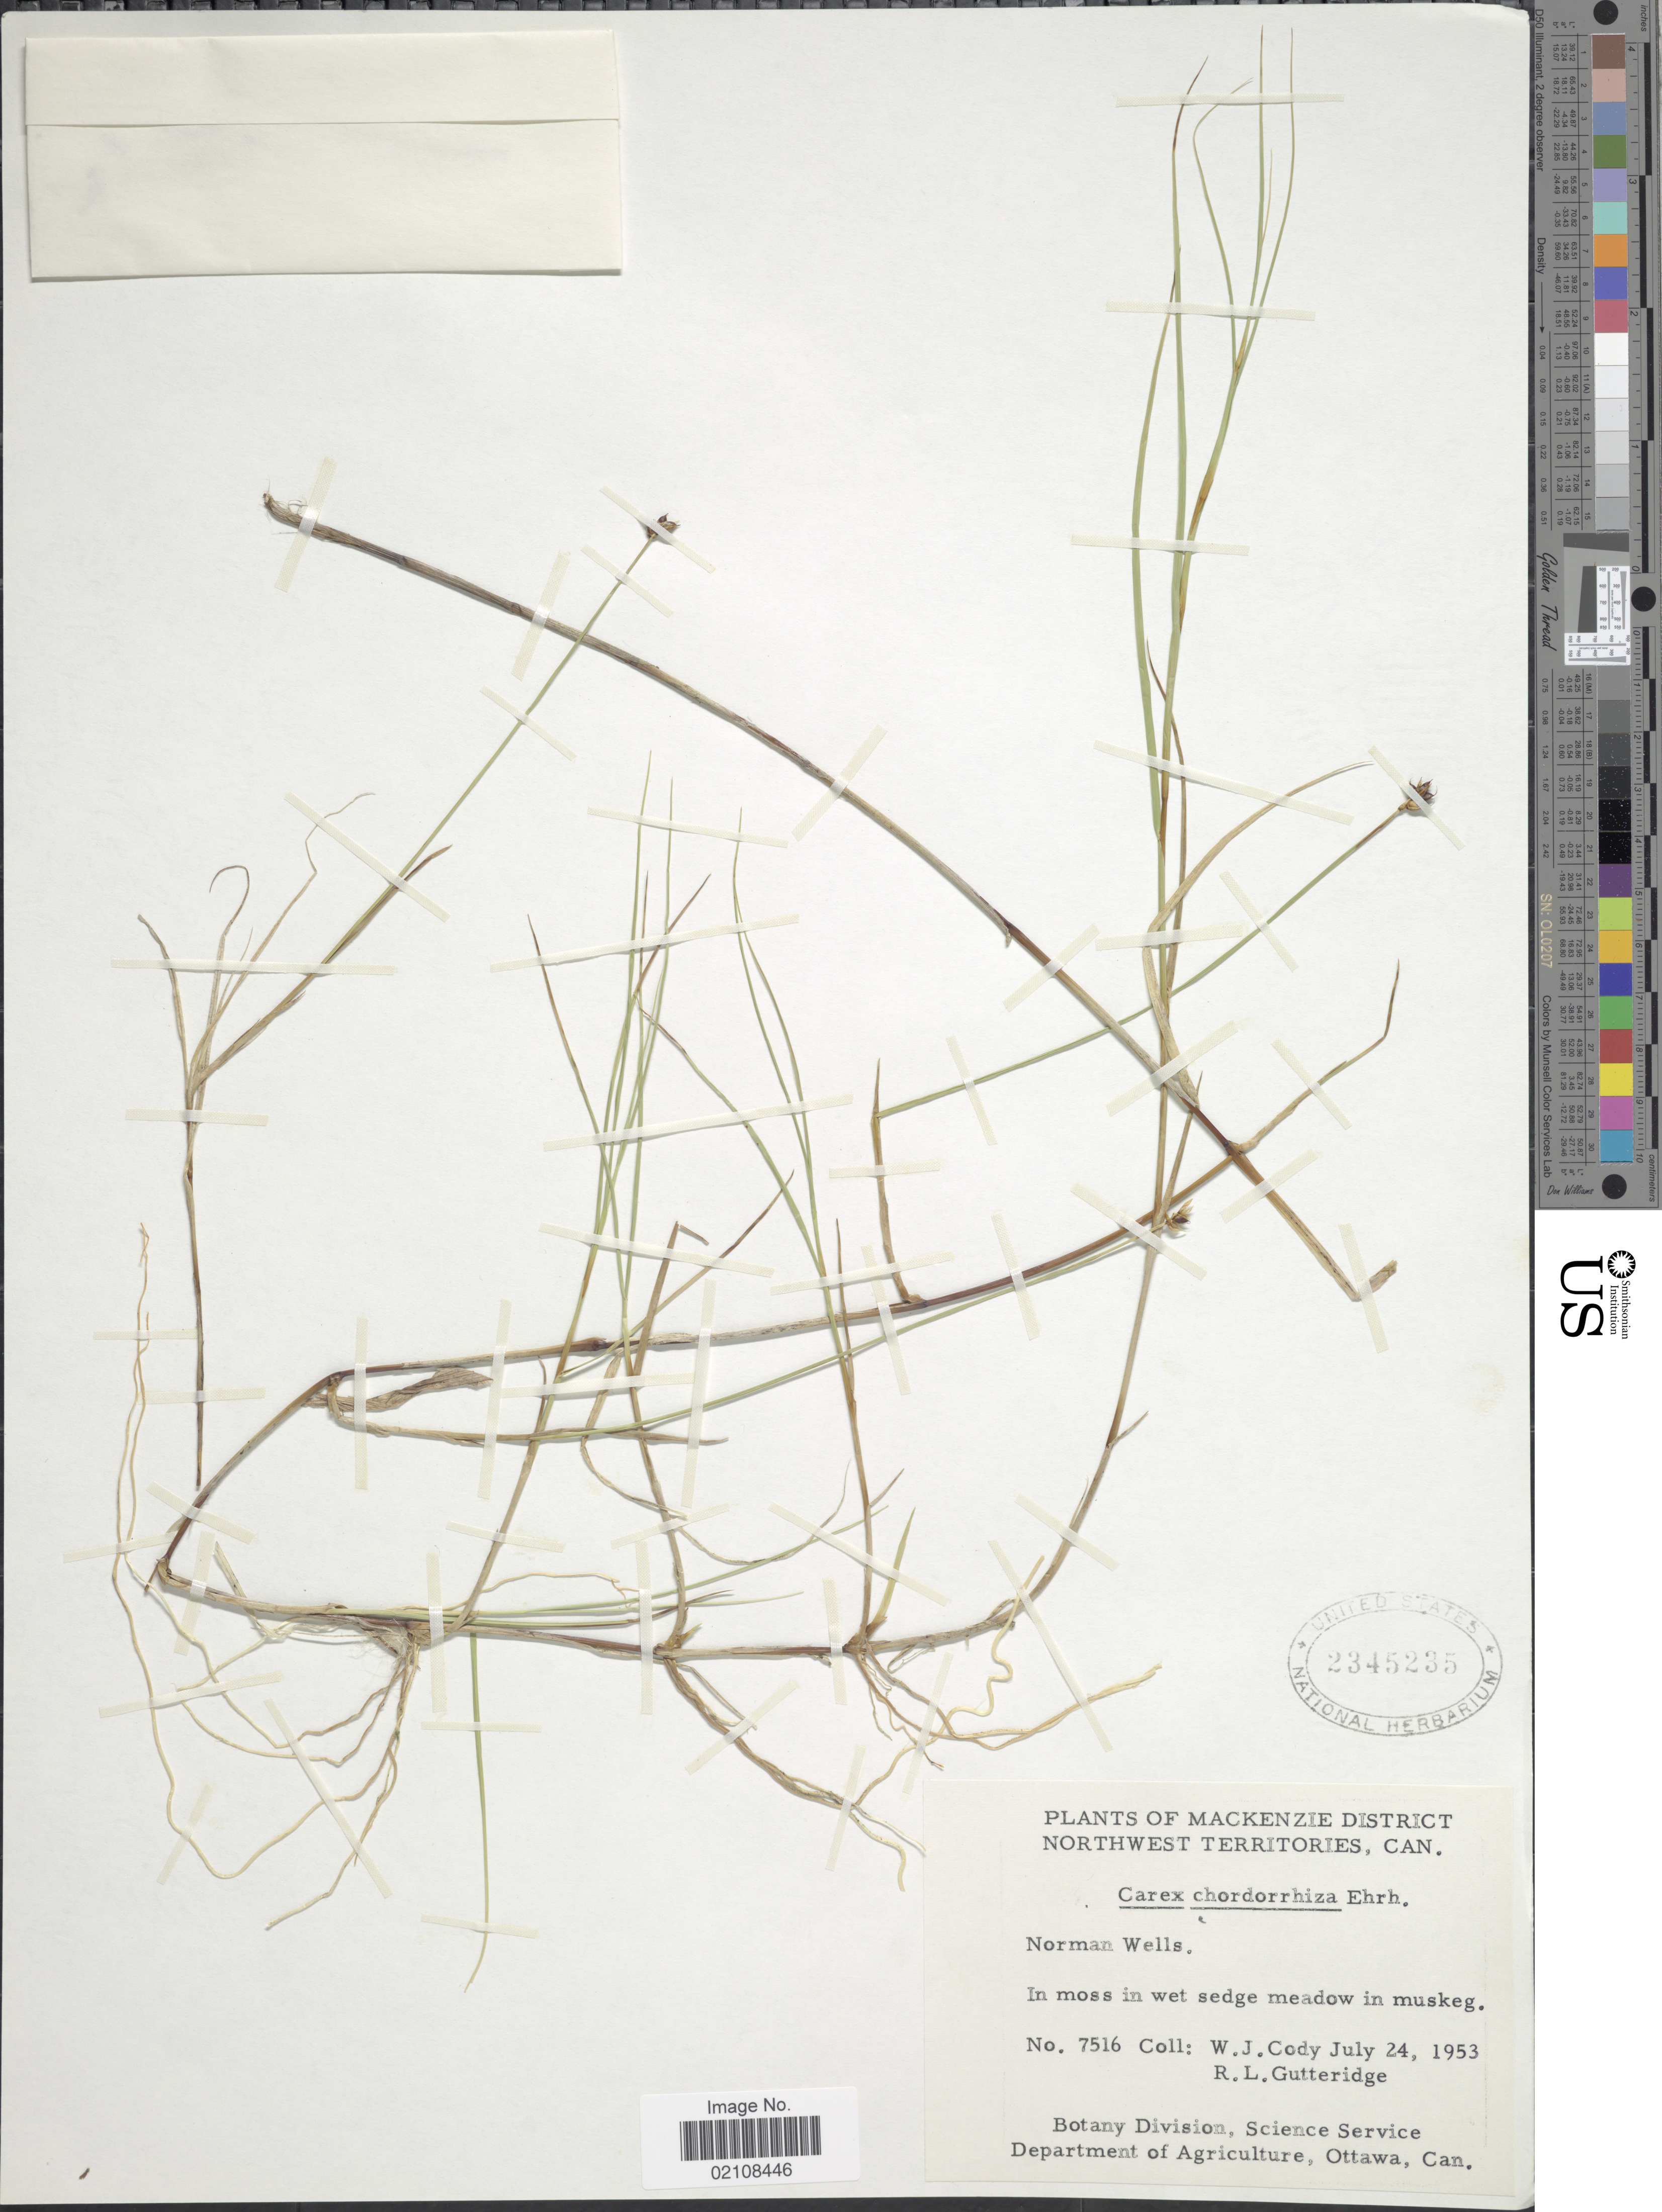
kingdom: Plantae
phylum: Tracheophyta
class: Liliopsida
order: Poales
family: Cyperaceae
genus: Carex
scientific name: Carex chordorrhiza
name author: L. f.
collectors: W. Cody & R. Gutteridge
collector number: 7516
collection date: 1953-07-24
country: Canada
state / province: Northwest Territories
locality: Mackenzie District. Norman Wells.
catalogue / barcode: US 2345235